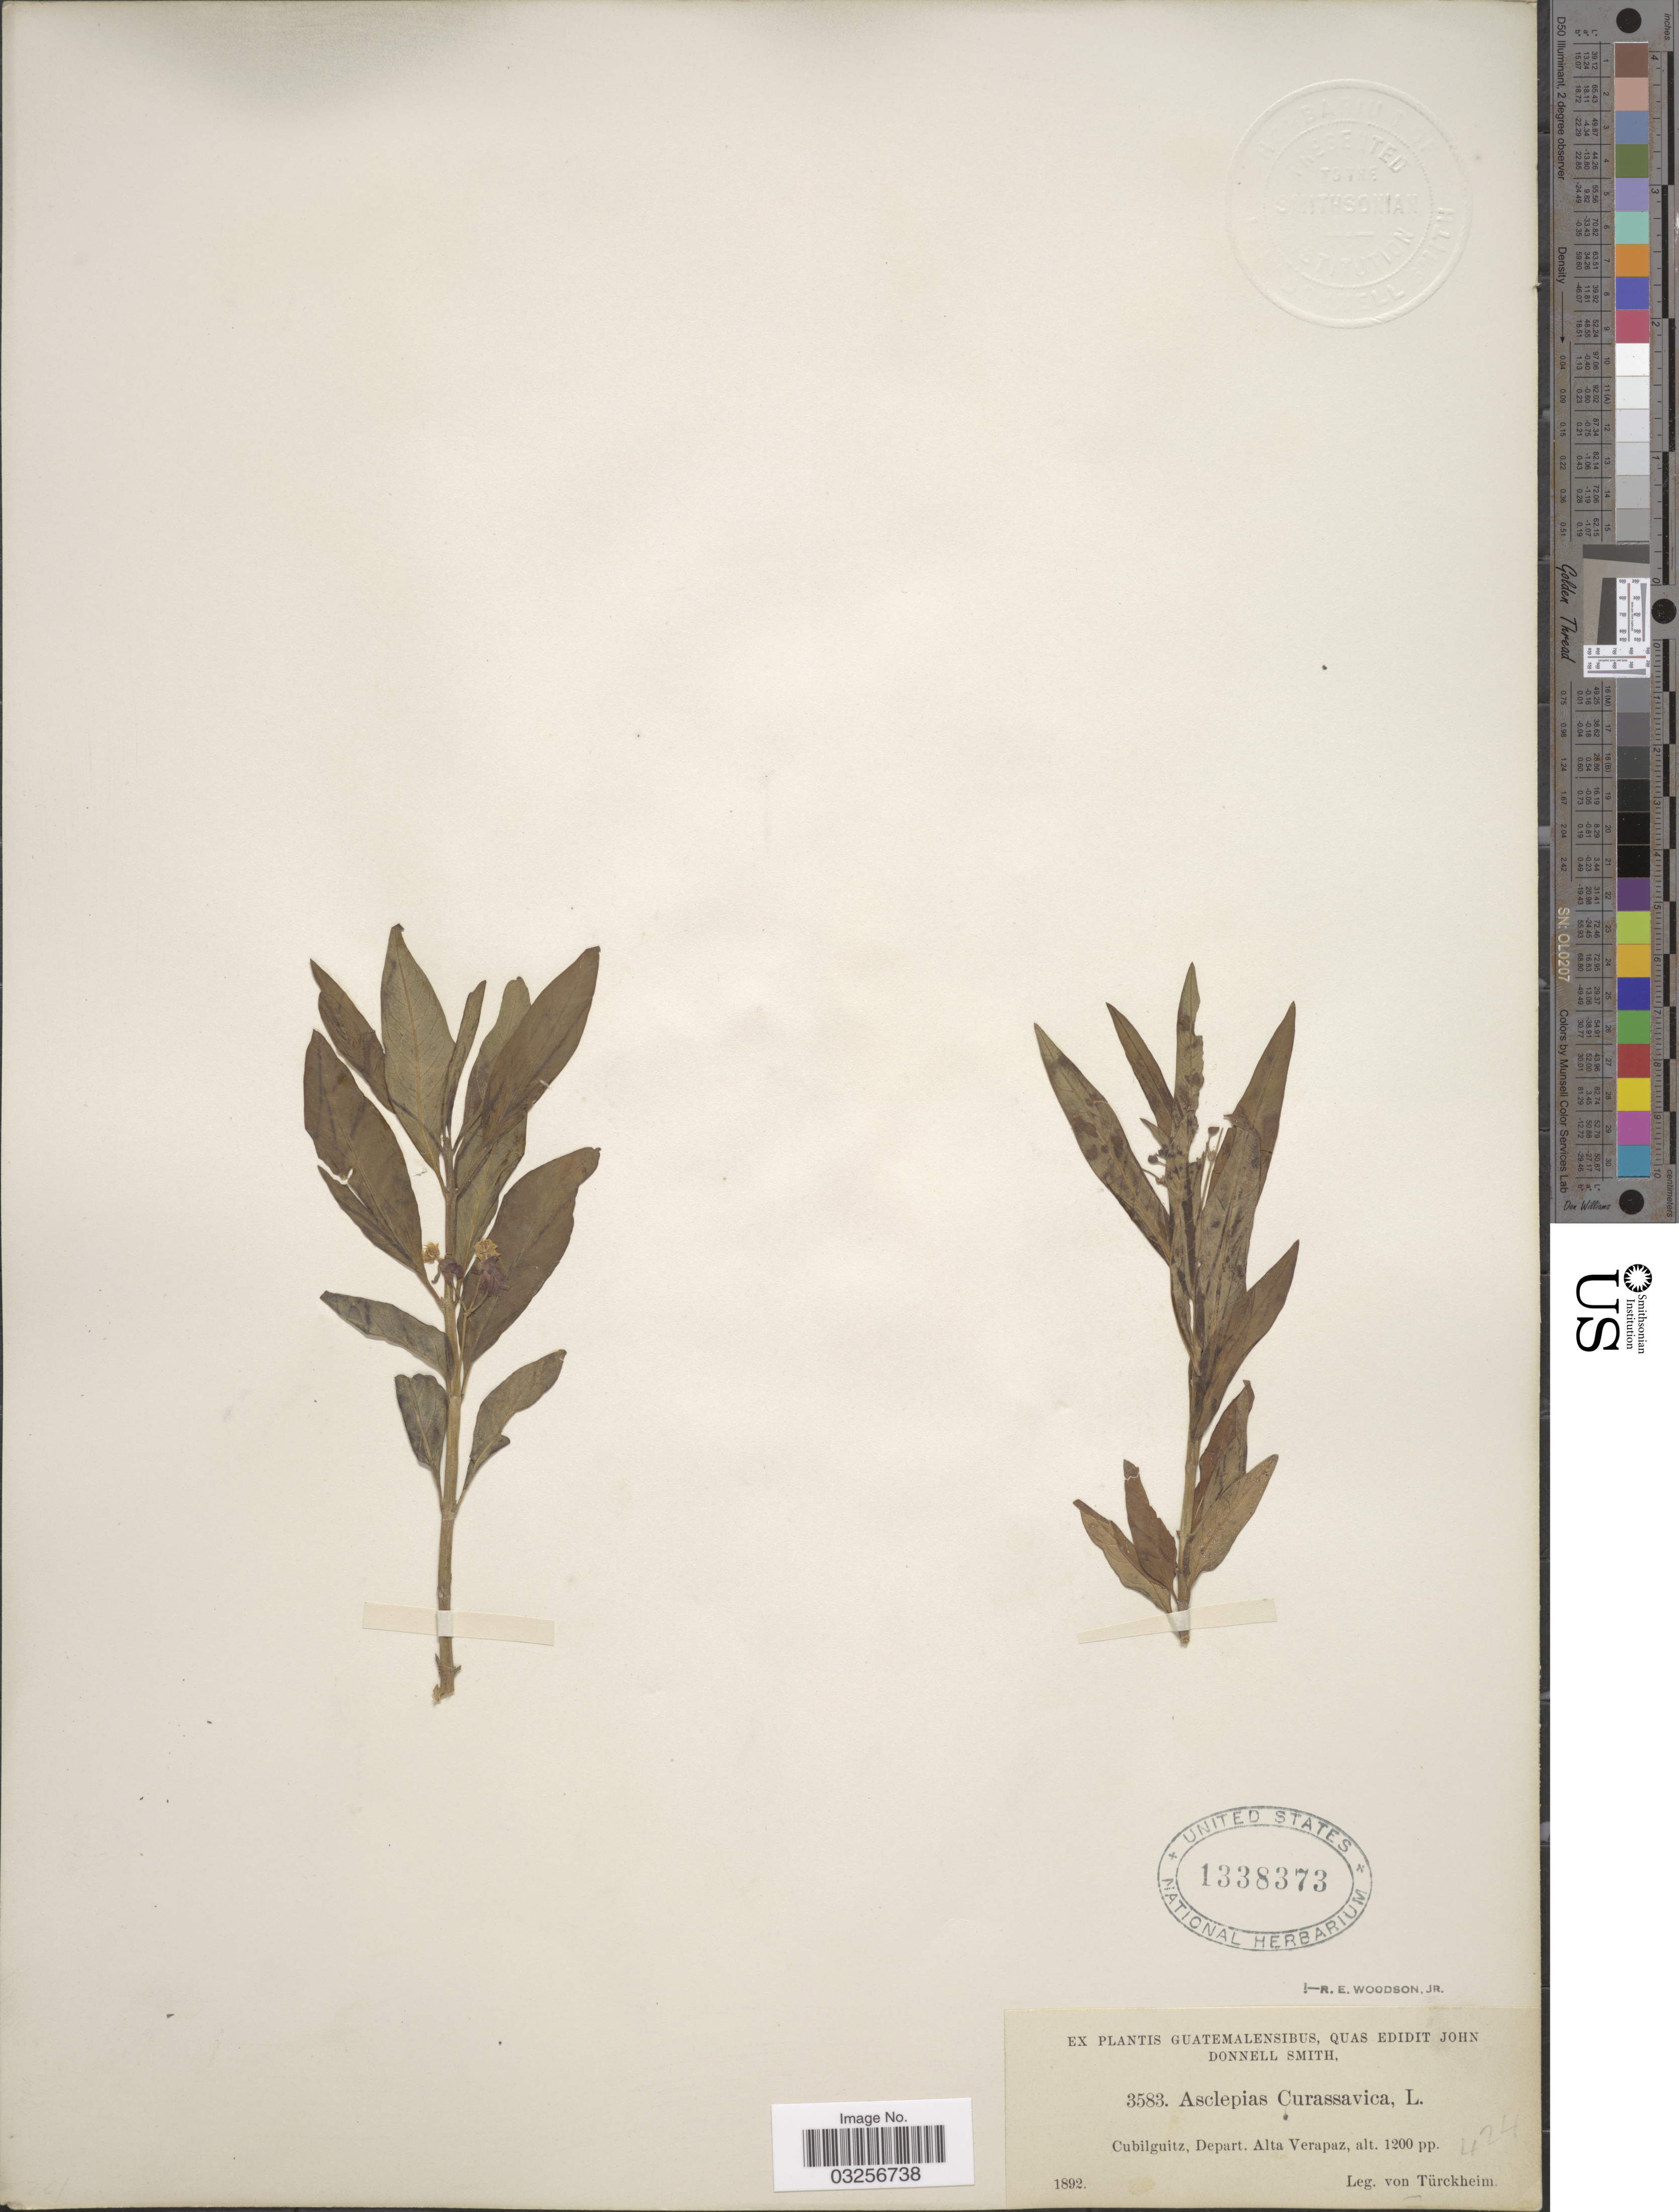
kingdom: Plantae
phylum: Tracheophyta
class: Magnoliopsida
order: Gentianales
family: Apocynaceae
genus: Asclepias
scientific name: Asclepias curassavica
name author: L.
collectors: Von Türckheim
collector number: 3583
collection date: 1892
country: Guatemala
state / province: Alta Verapaz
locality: Cubilguitz, Depart. Alta Verapaz.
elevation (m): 366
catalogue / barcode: US 1338373